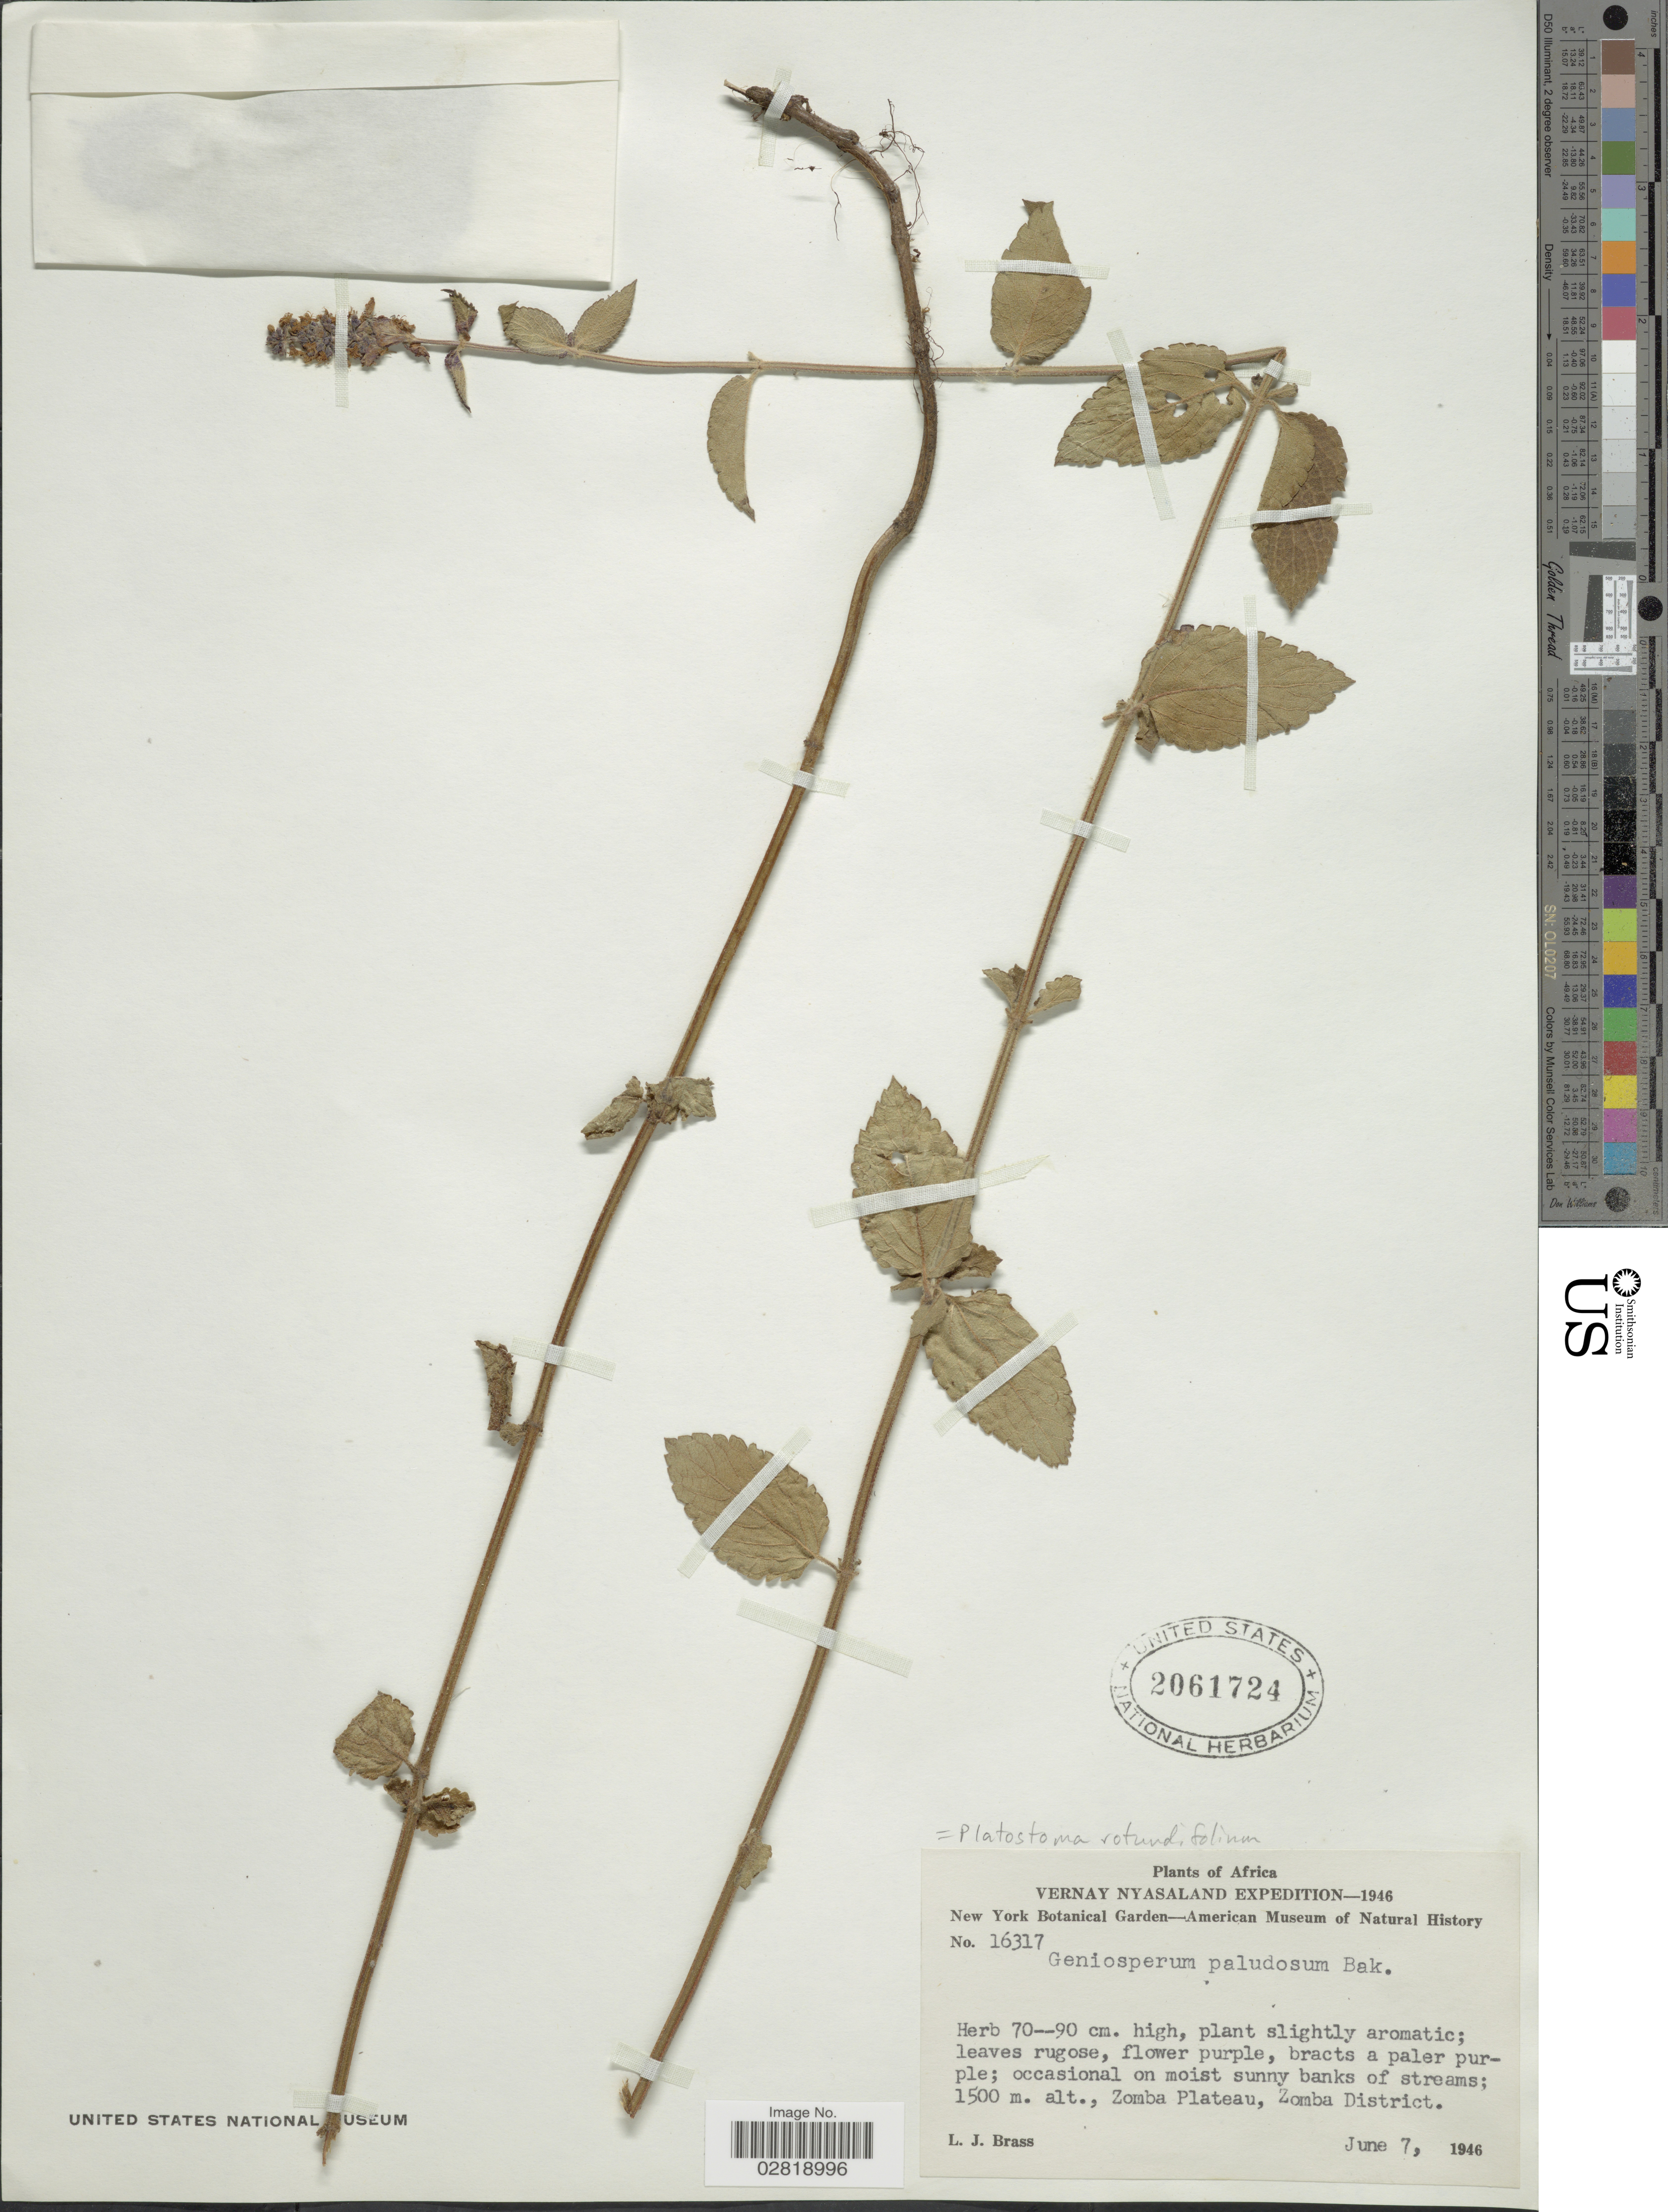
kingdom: Plantae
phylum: Tracheophyta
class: Magnoliopsida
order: Lamiales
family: Lamiaceae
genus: Platostoma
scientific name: Platostoma rotundifolium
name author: (Briq.) A.J. Paton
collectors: L. J. Brass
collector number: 16317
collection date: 1946-06-07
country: Malawi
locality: Vernay Nyasaland. Zomba Plateau, Zomba District.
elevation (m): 1500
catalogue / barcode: US 2061724